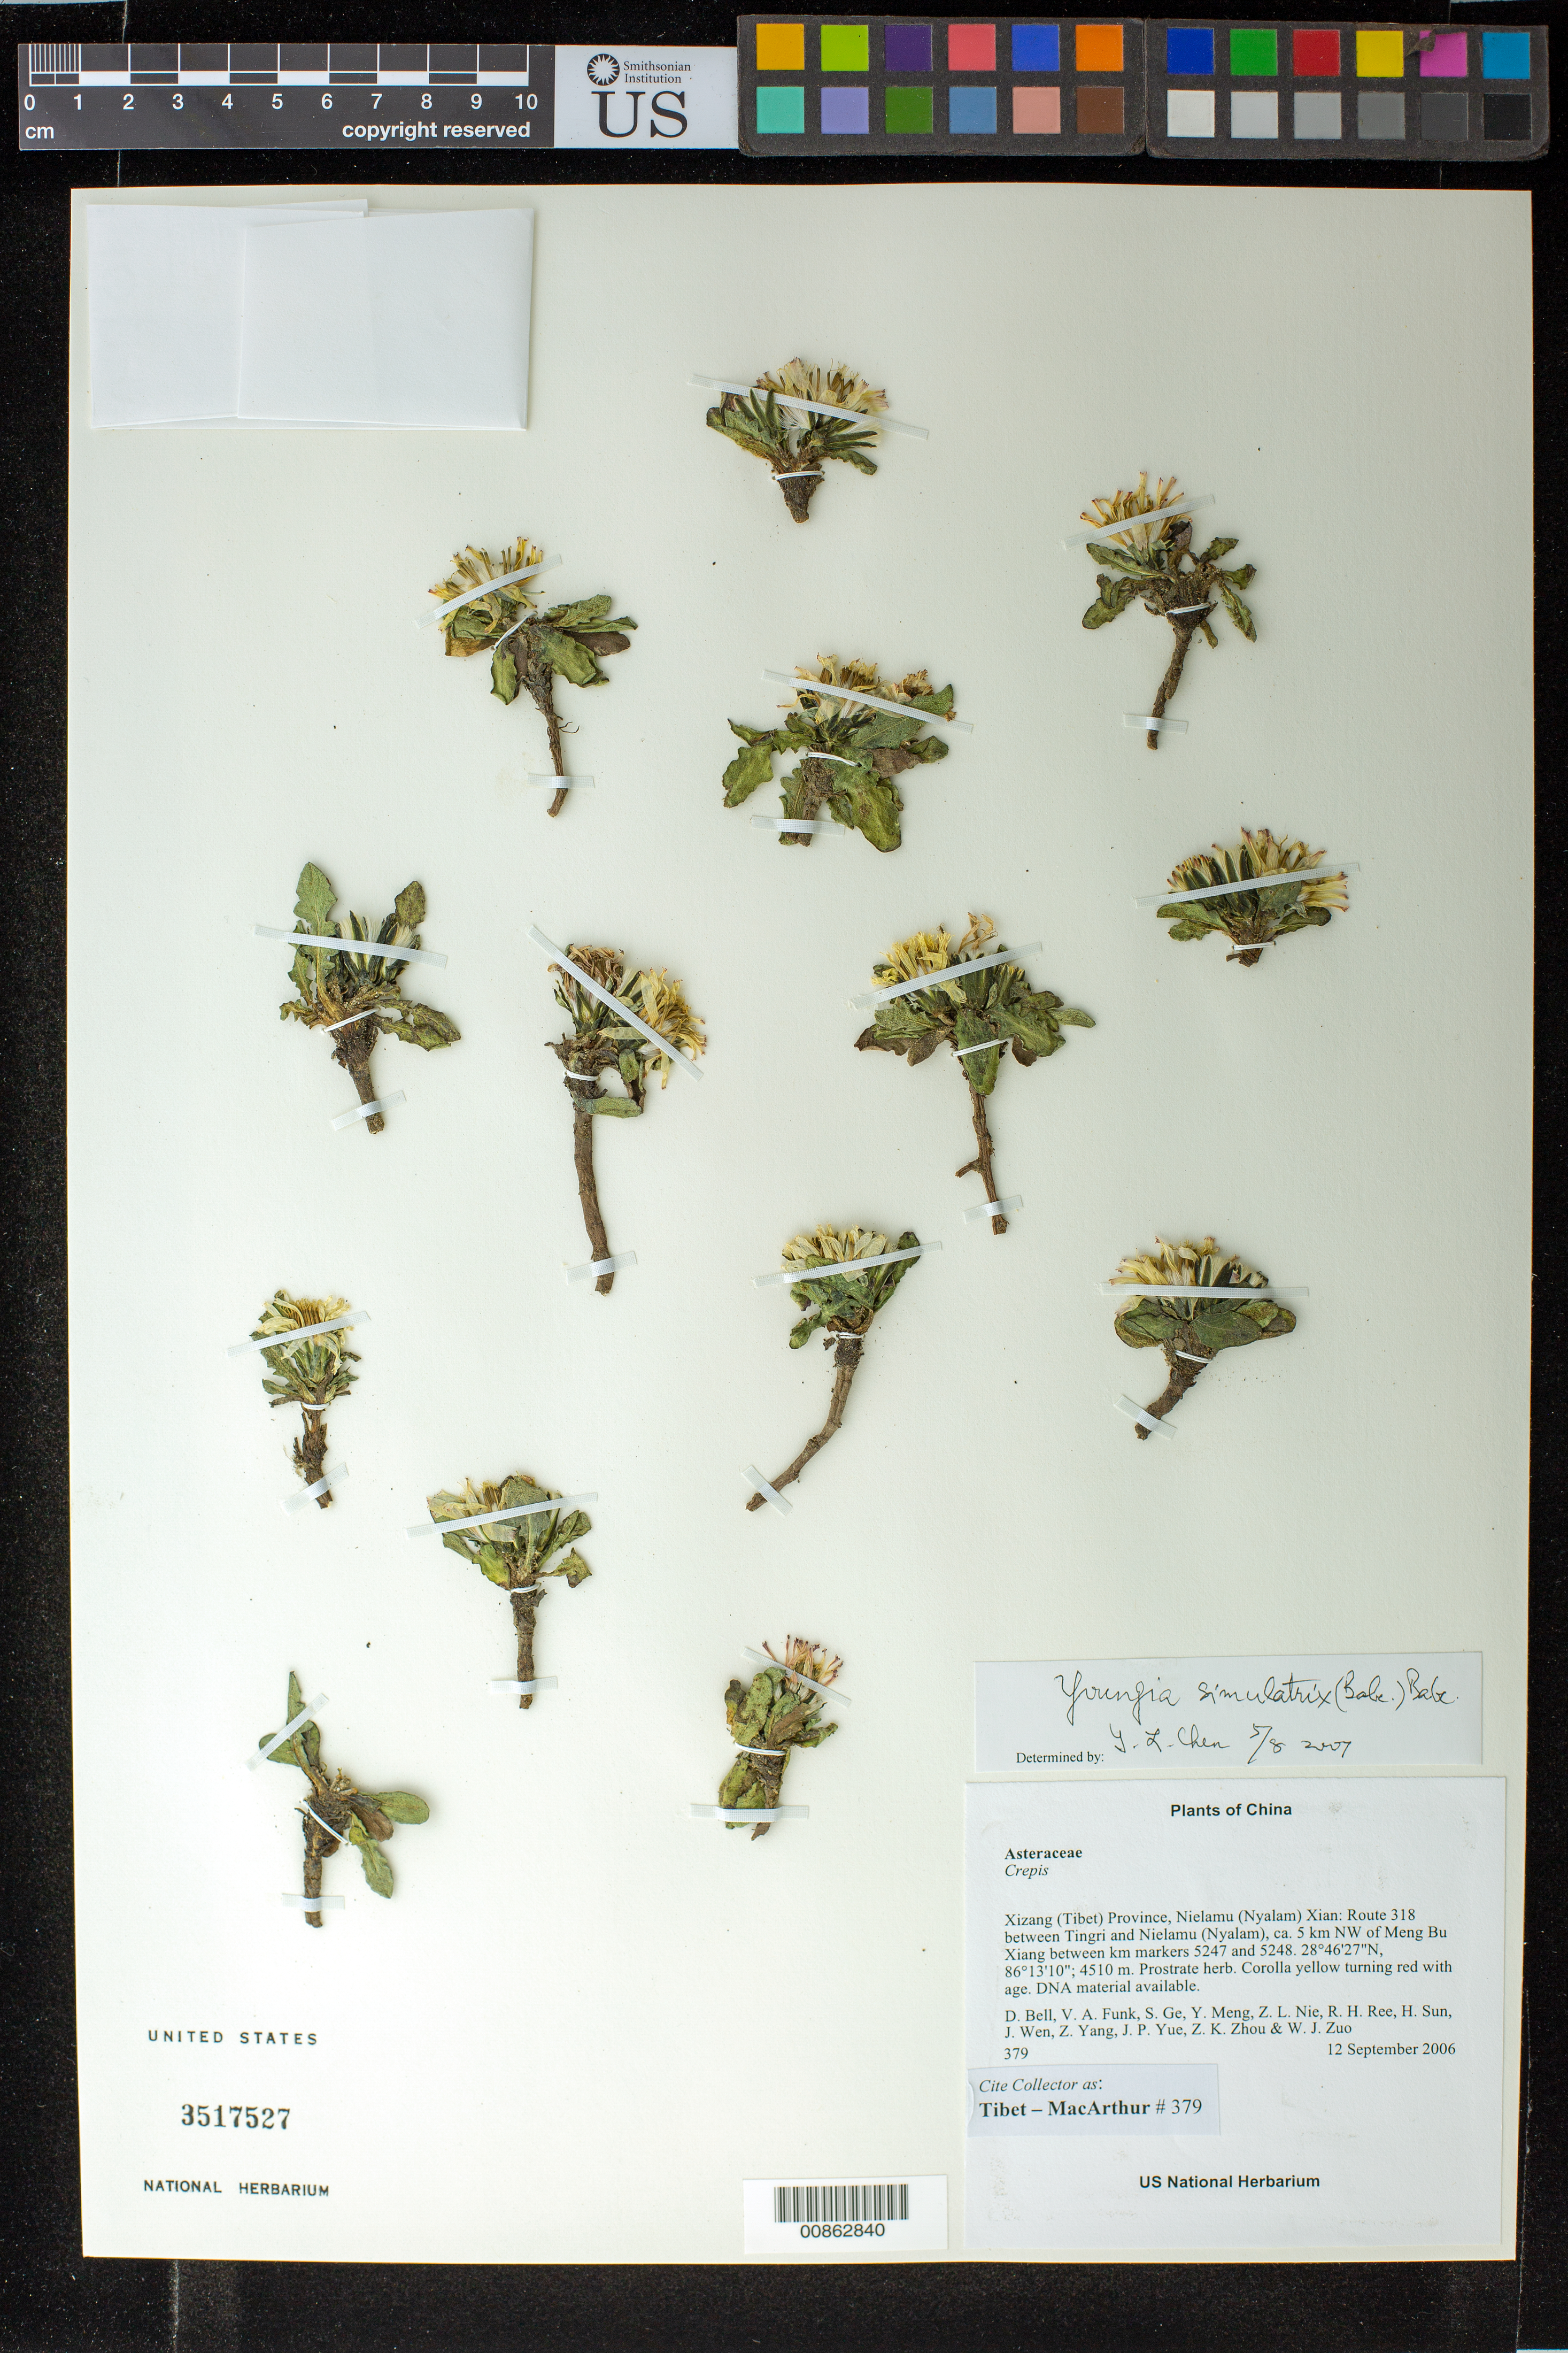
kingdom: Plantae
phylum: Tracheophyta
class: Magnoliopsida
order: Asterales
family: Asteraceae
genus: Pseudoyoungia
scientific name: Pseudoyoungia simulatrix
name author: (Babc.) D.Maity & Maiti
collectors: Tibet-MacArthur, D. A. Bell, V. Funk, S. Ge, Y. Meng, Z. Nie, R. Ree, H. Sun, J. Wen, Z. Yang, J. Yue, Z. Zhou & W. Zuo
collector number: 379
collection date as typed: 12 Sep 2006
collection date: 2006-09-12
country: China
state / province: Xizang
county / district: Nielamu (Nyalam) Xian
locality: Route 318 between Tingri and Nielamu (Nyalam), ca. 5 km NW of Meng Bu Xiang between km markers 5247 and 5259.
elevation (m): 4510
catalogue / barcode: US 3517527